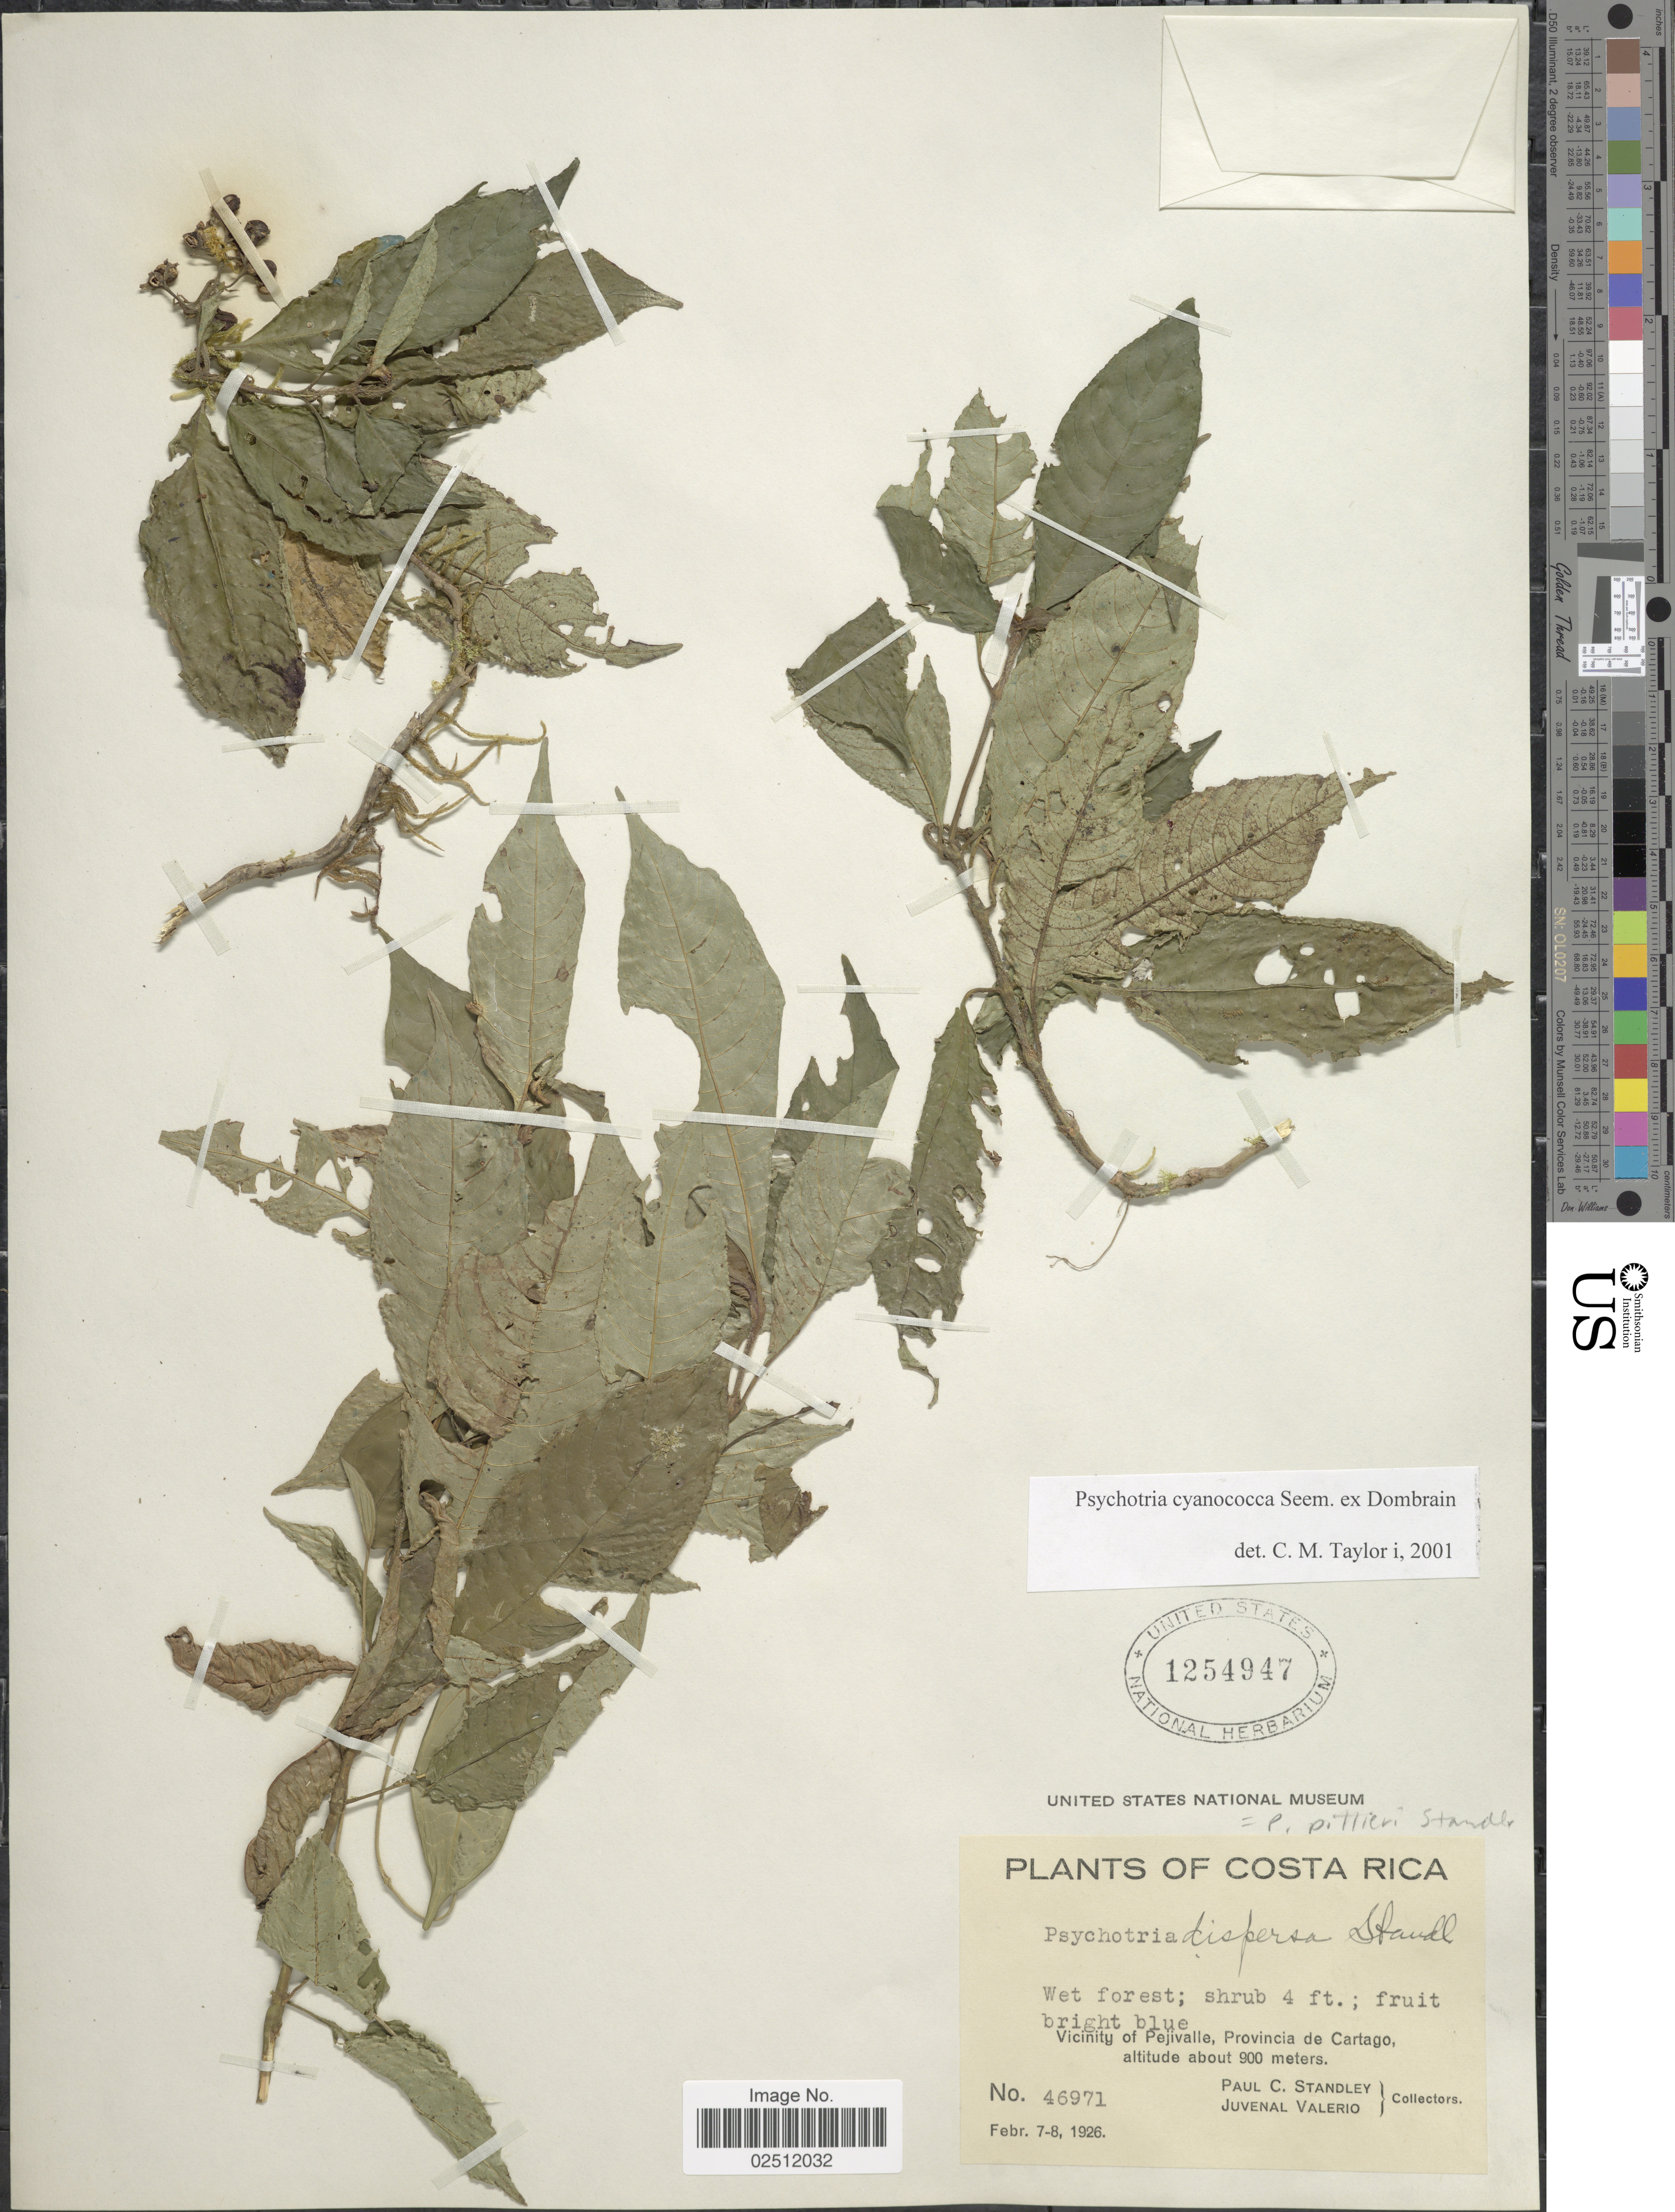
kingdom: Plantae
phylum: Tracheophyta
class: Magnoliopsida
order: Gentianales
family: Rubiaceae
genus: Psychotria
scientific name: Psychotria cyanococca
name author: Seem. ex Dombrain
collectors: P. C. Standley & J. Valerio R.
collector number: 46971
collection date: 1926-02-07/1926-02-08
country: Costa Rica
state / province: Cartago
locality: Wet forest, Vicinity of Pejivalle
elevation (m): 900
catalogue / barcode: US 1254947